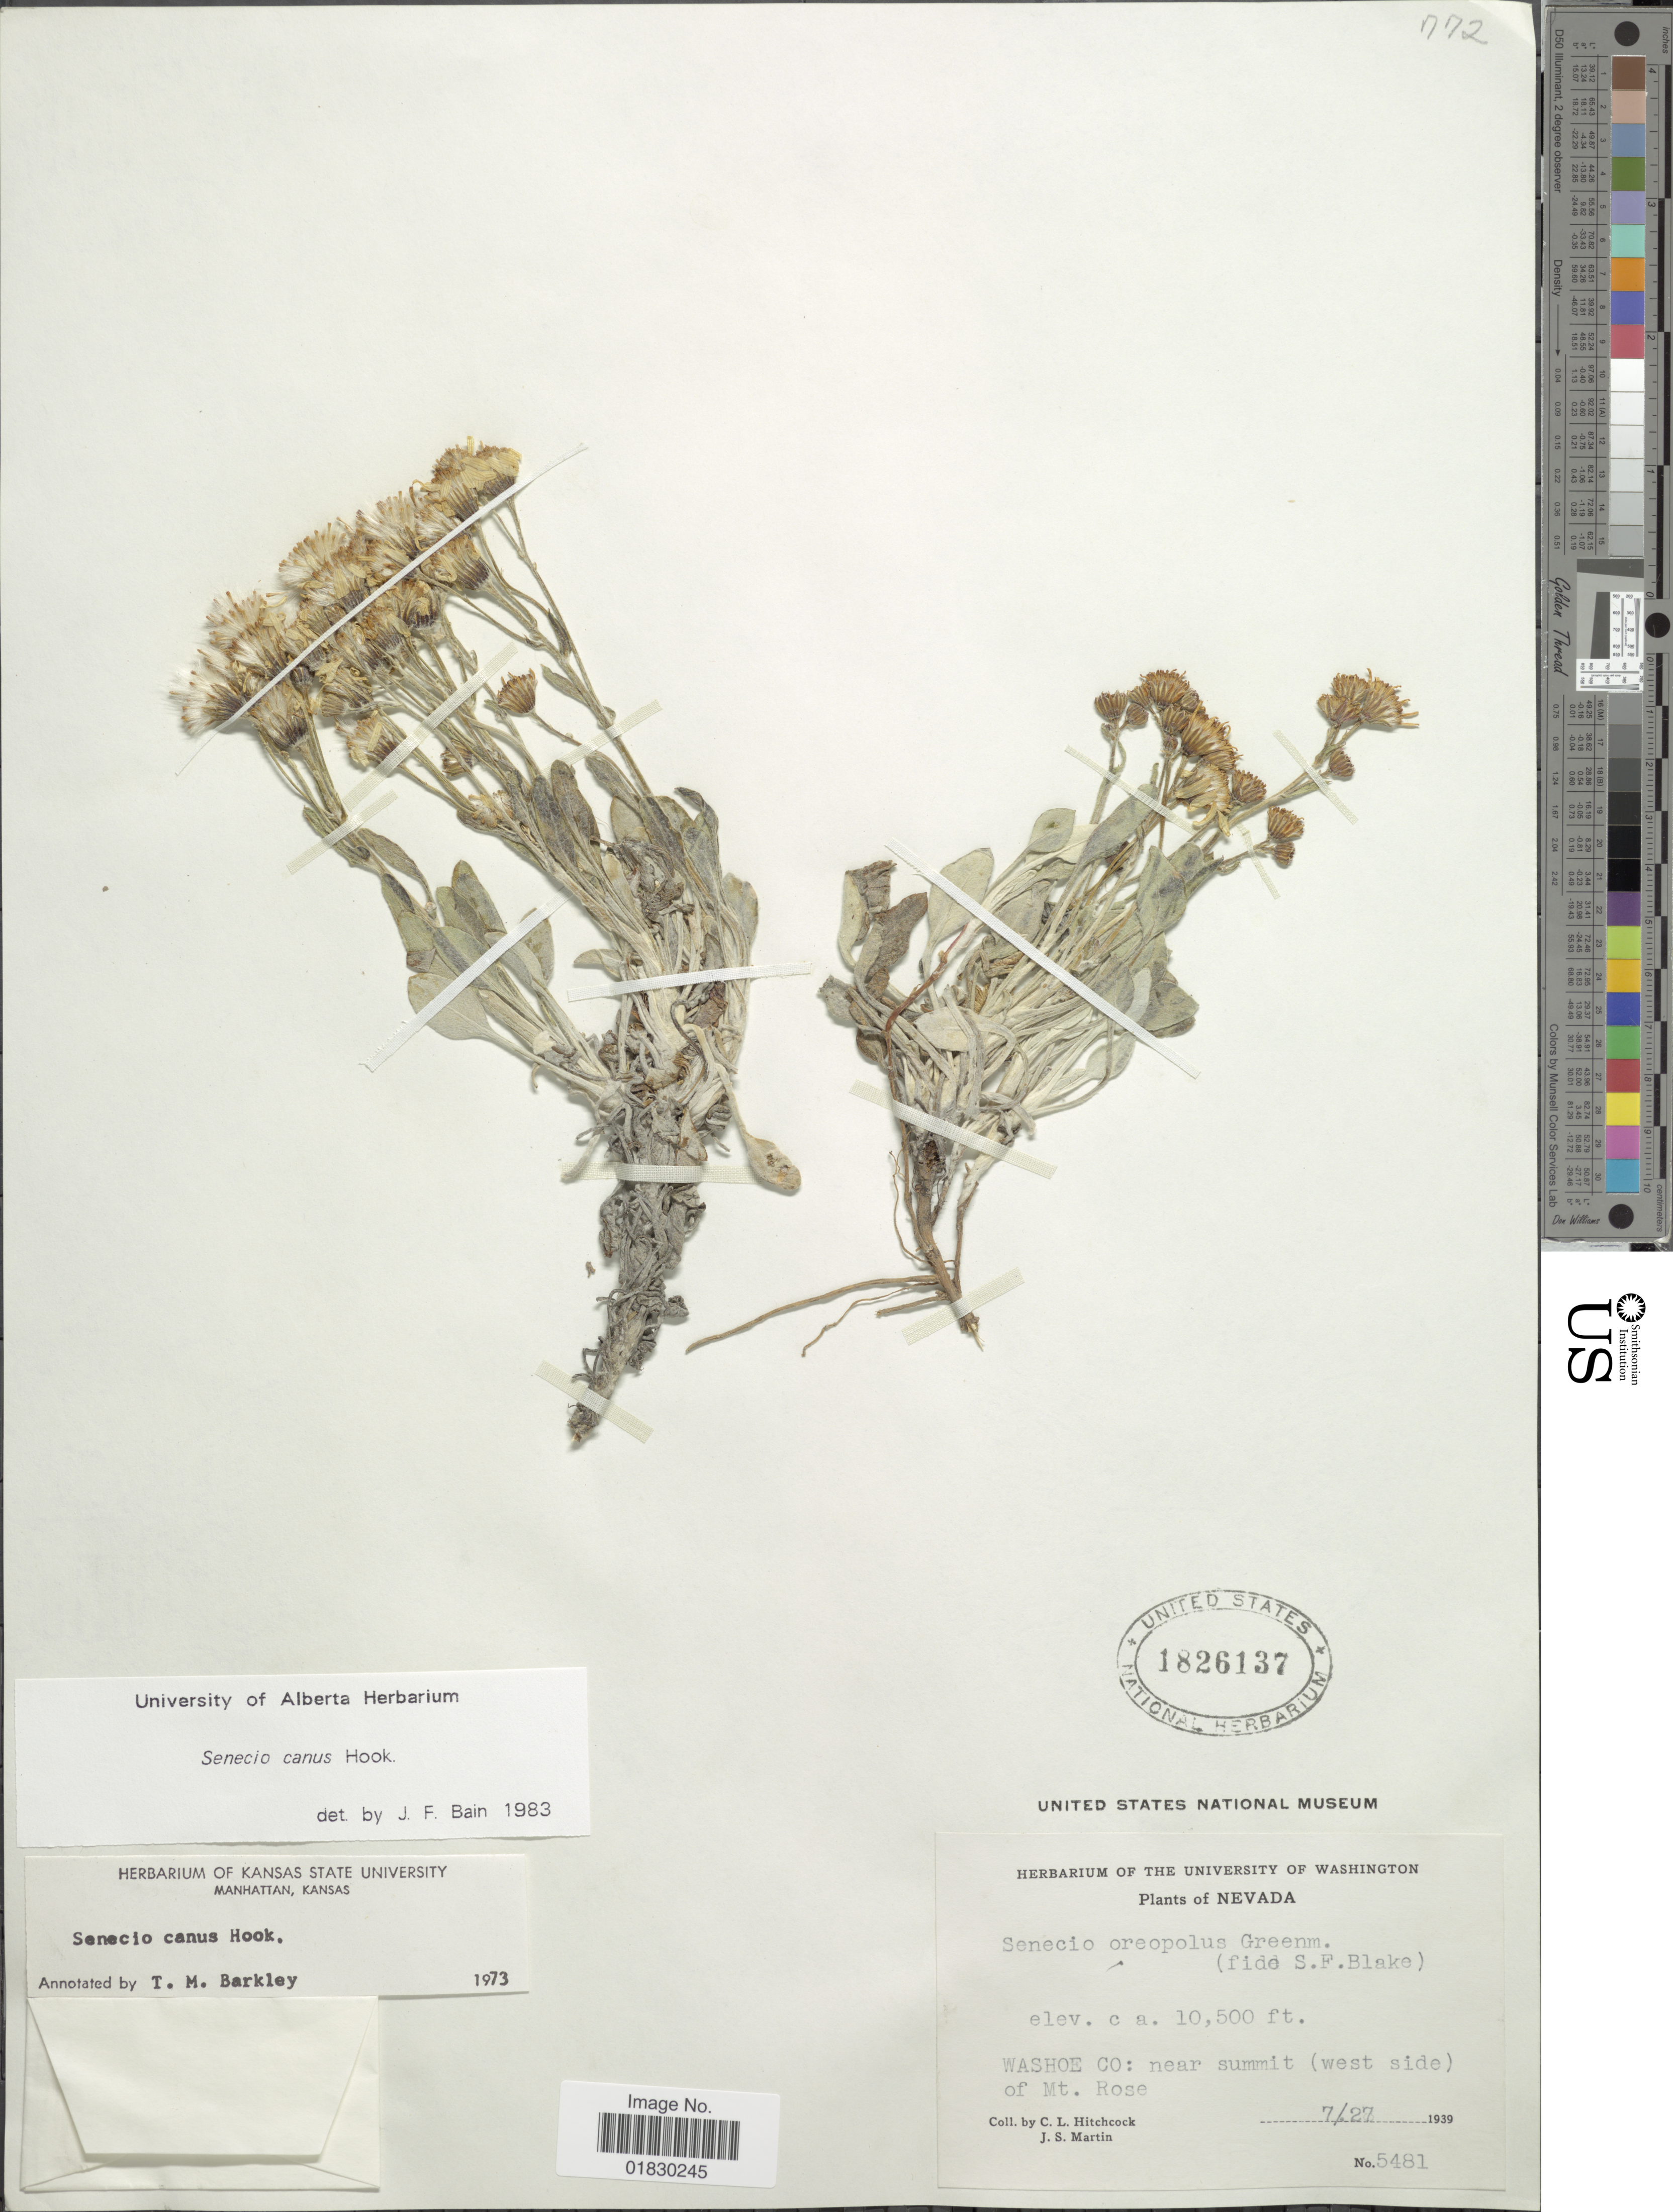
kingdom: Plantae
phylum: Tracheophyta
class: Magnoliopsida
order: Asterales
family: Asteraceae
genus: Packera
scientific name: Packera cana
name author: (Hook.) W.A. Weber & Á. Löve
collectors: C. L. Hitchcock & J. S. Martin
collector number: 5481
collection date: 1939-07-27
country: United States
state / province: Nevada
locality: Washoe Co.: near summit (west side) of Mt. Rose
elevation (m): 3200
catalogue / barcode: US 1826137